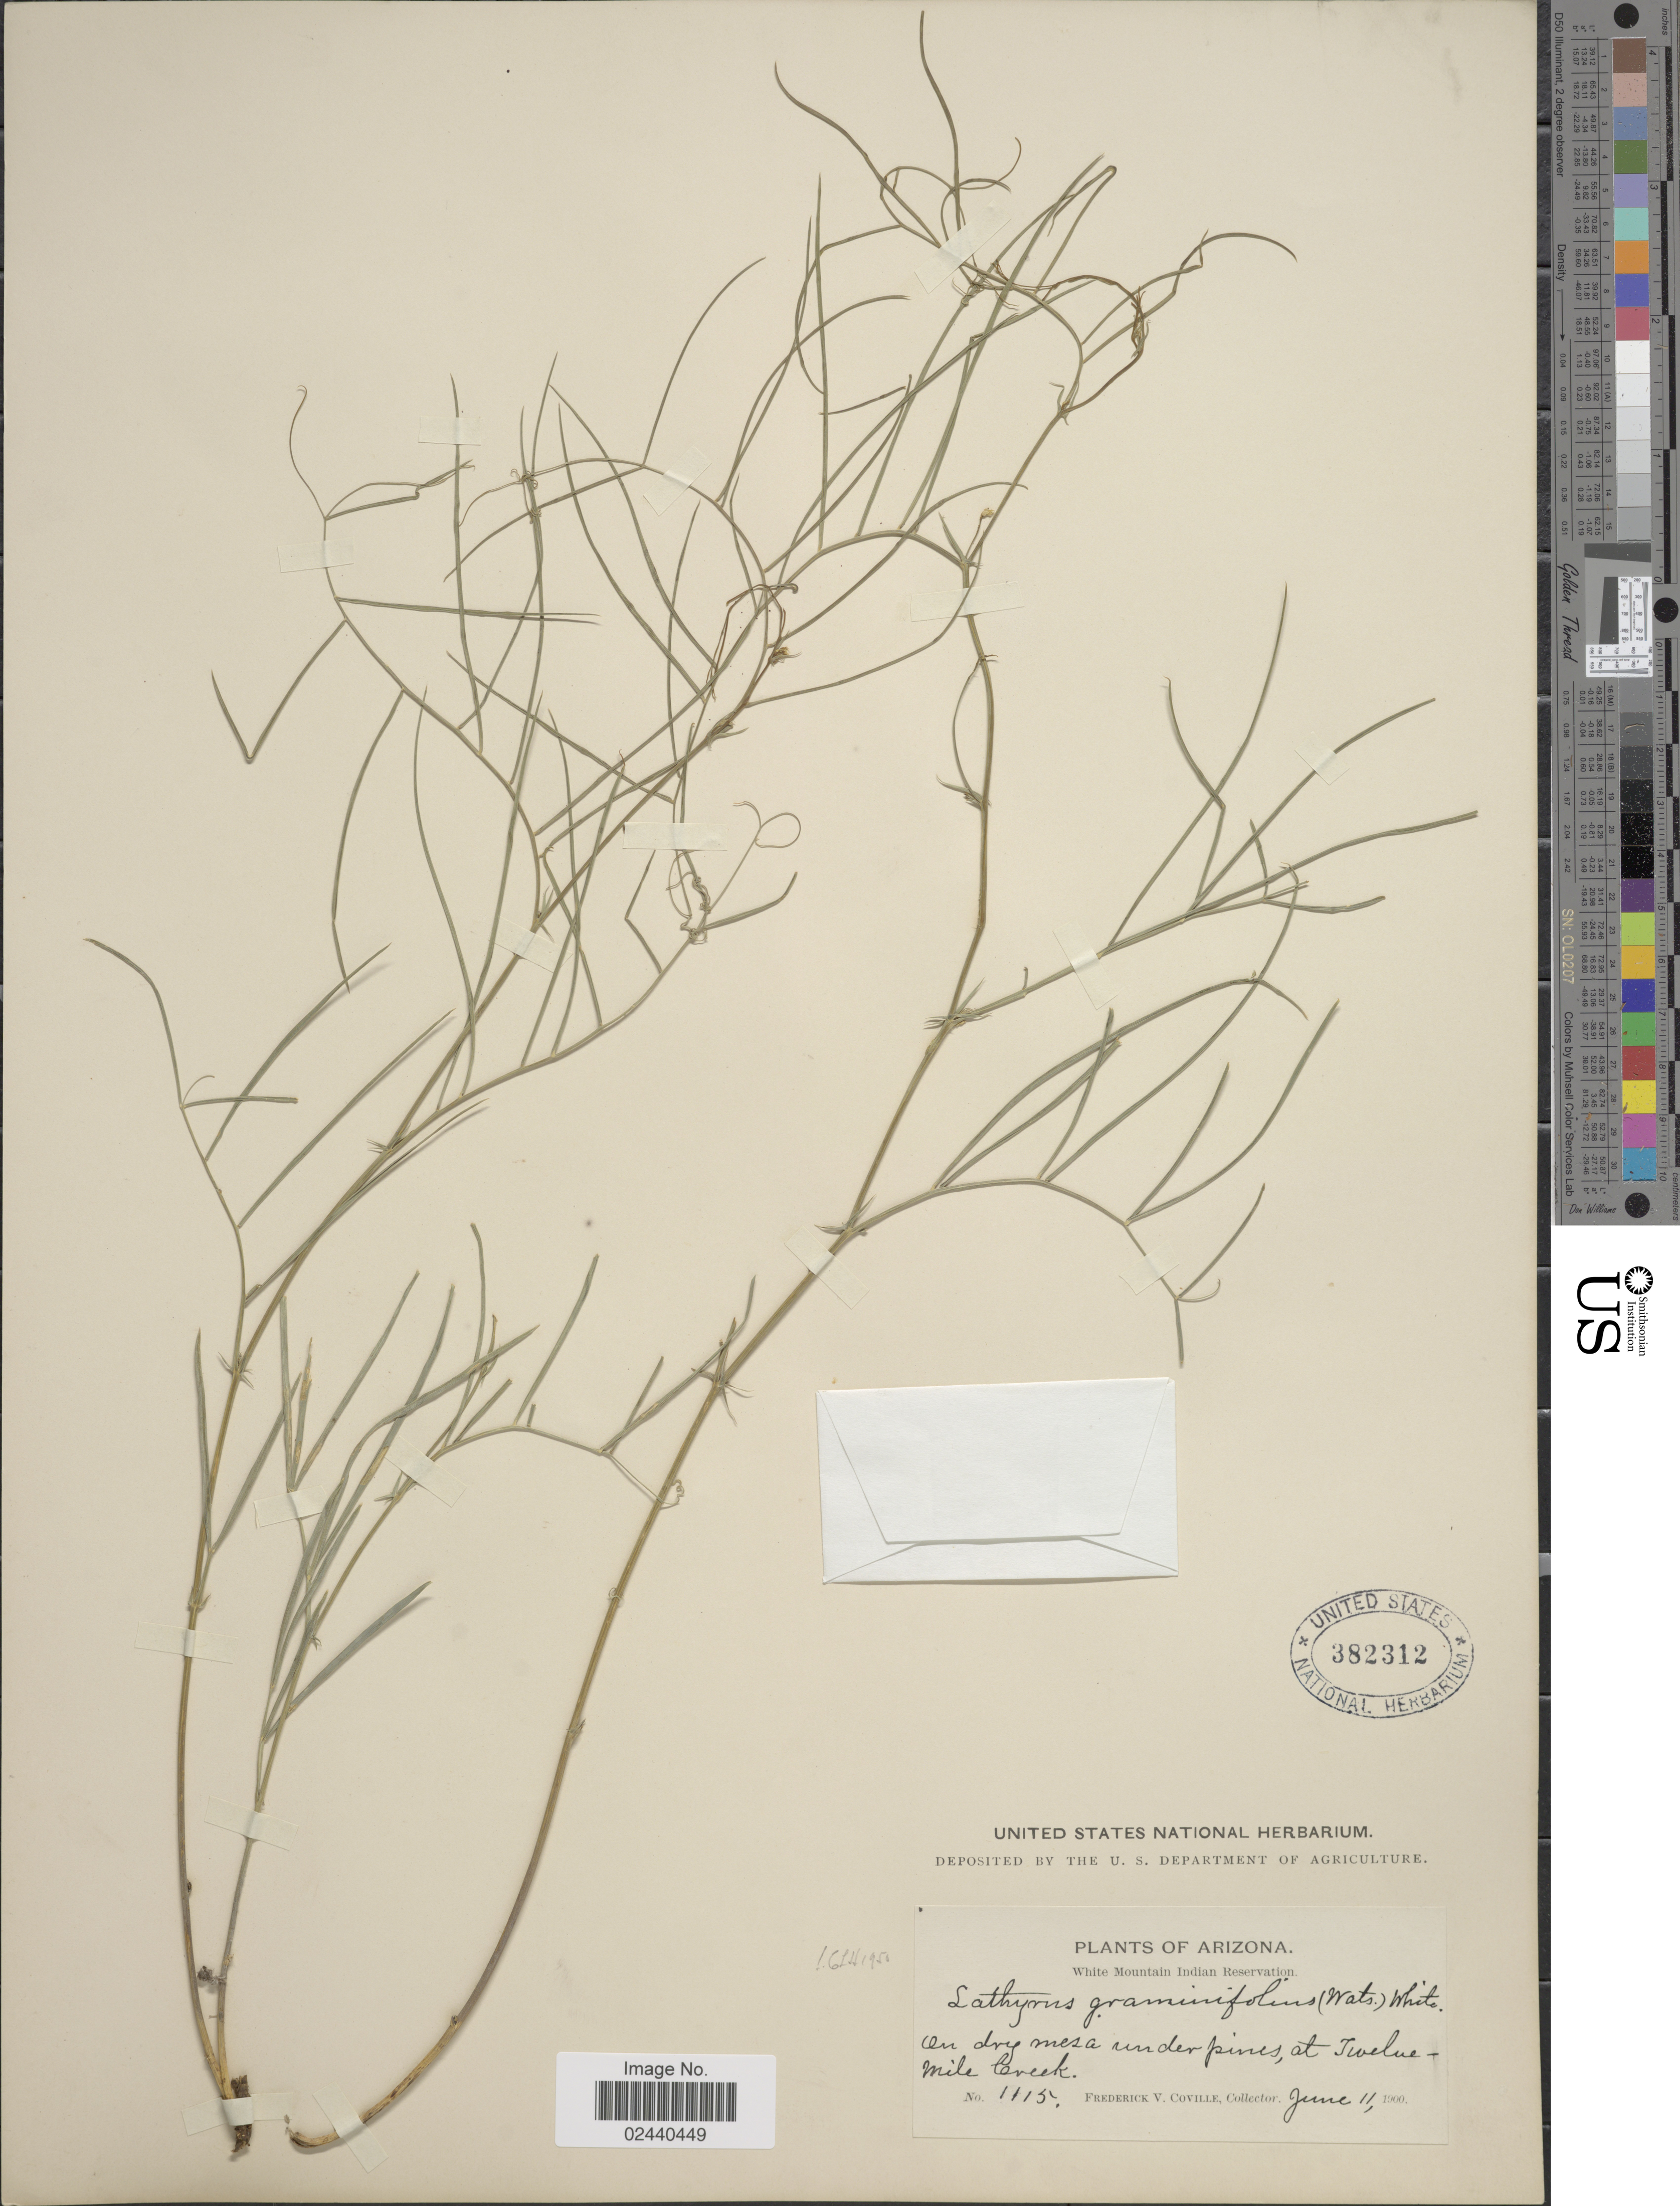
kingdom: Plantae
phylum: Tracheophyta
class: Magnoliopsida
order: Fabales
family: Fabaceae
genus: Lathyrus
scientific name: Lathyrus graminifolius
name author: (S. Watson) T.G. White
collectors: F. V. Coville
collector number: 1115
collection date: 1900-06-11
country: United States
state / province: Arizona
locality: White Mountain Indian Reservation. On dry mesa under pines, at Twelve-Mile Creek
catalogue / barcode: US 382312